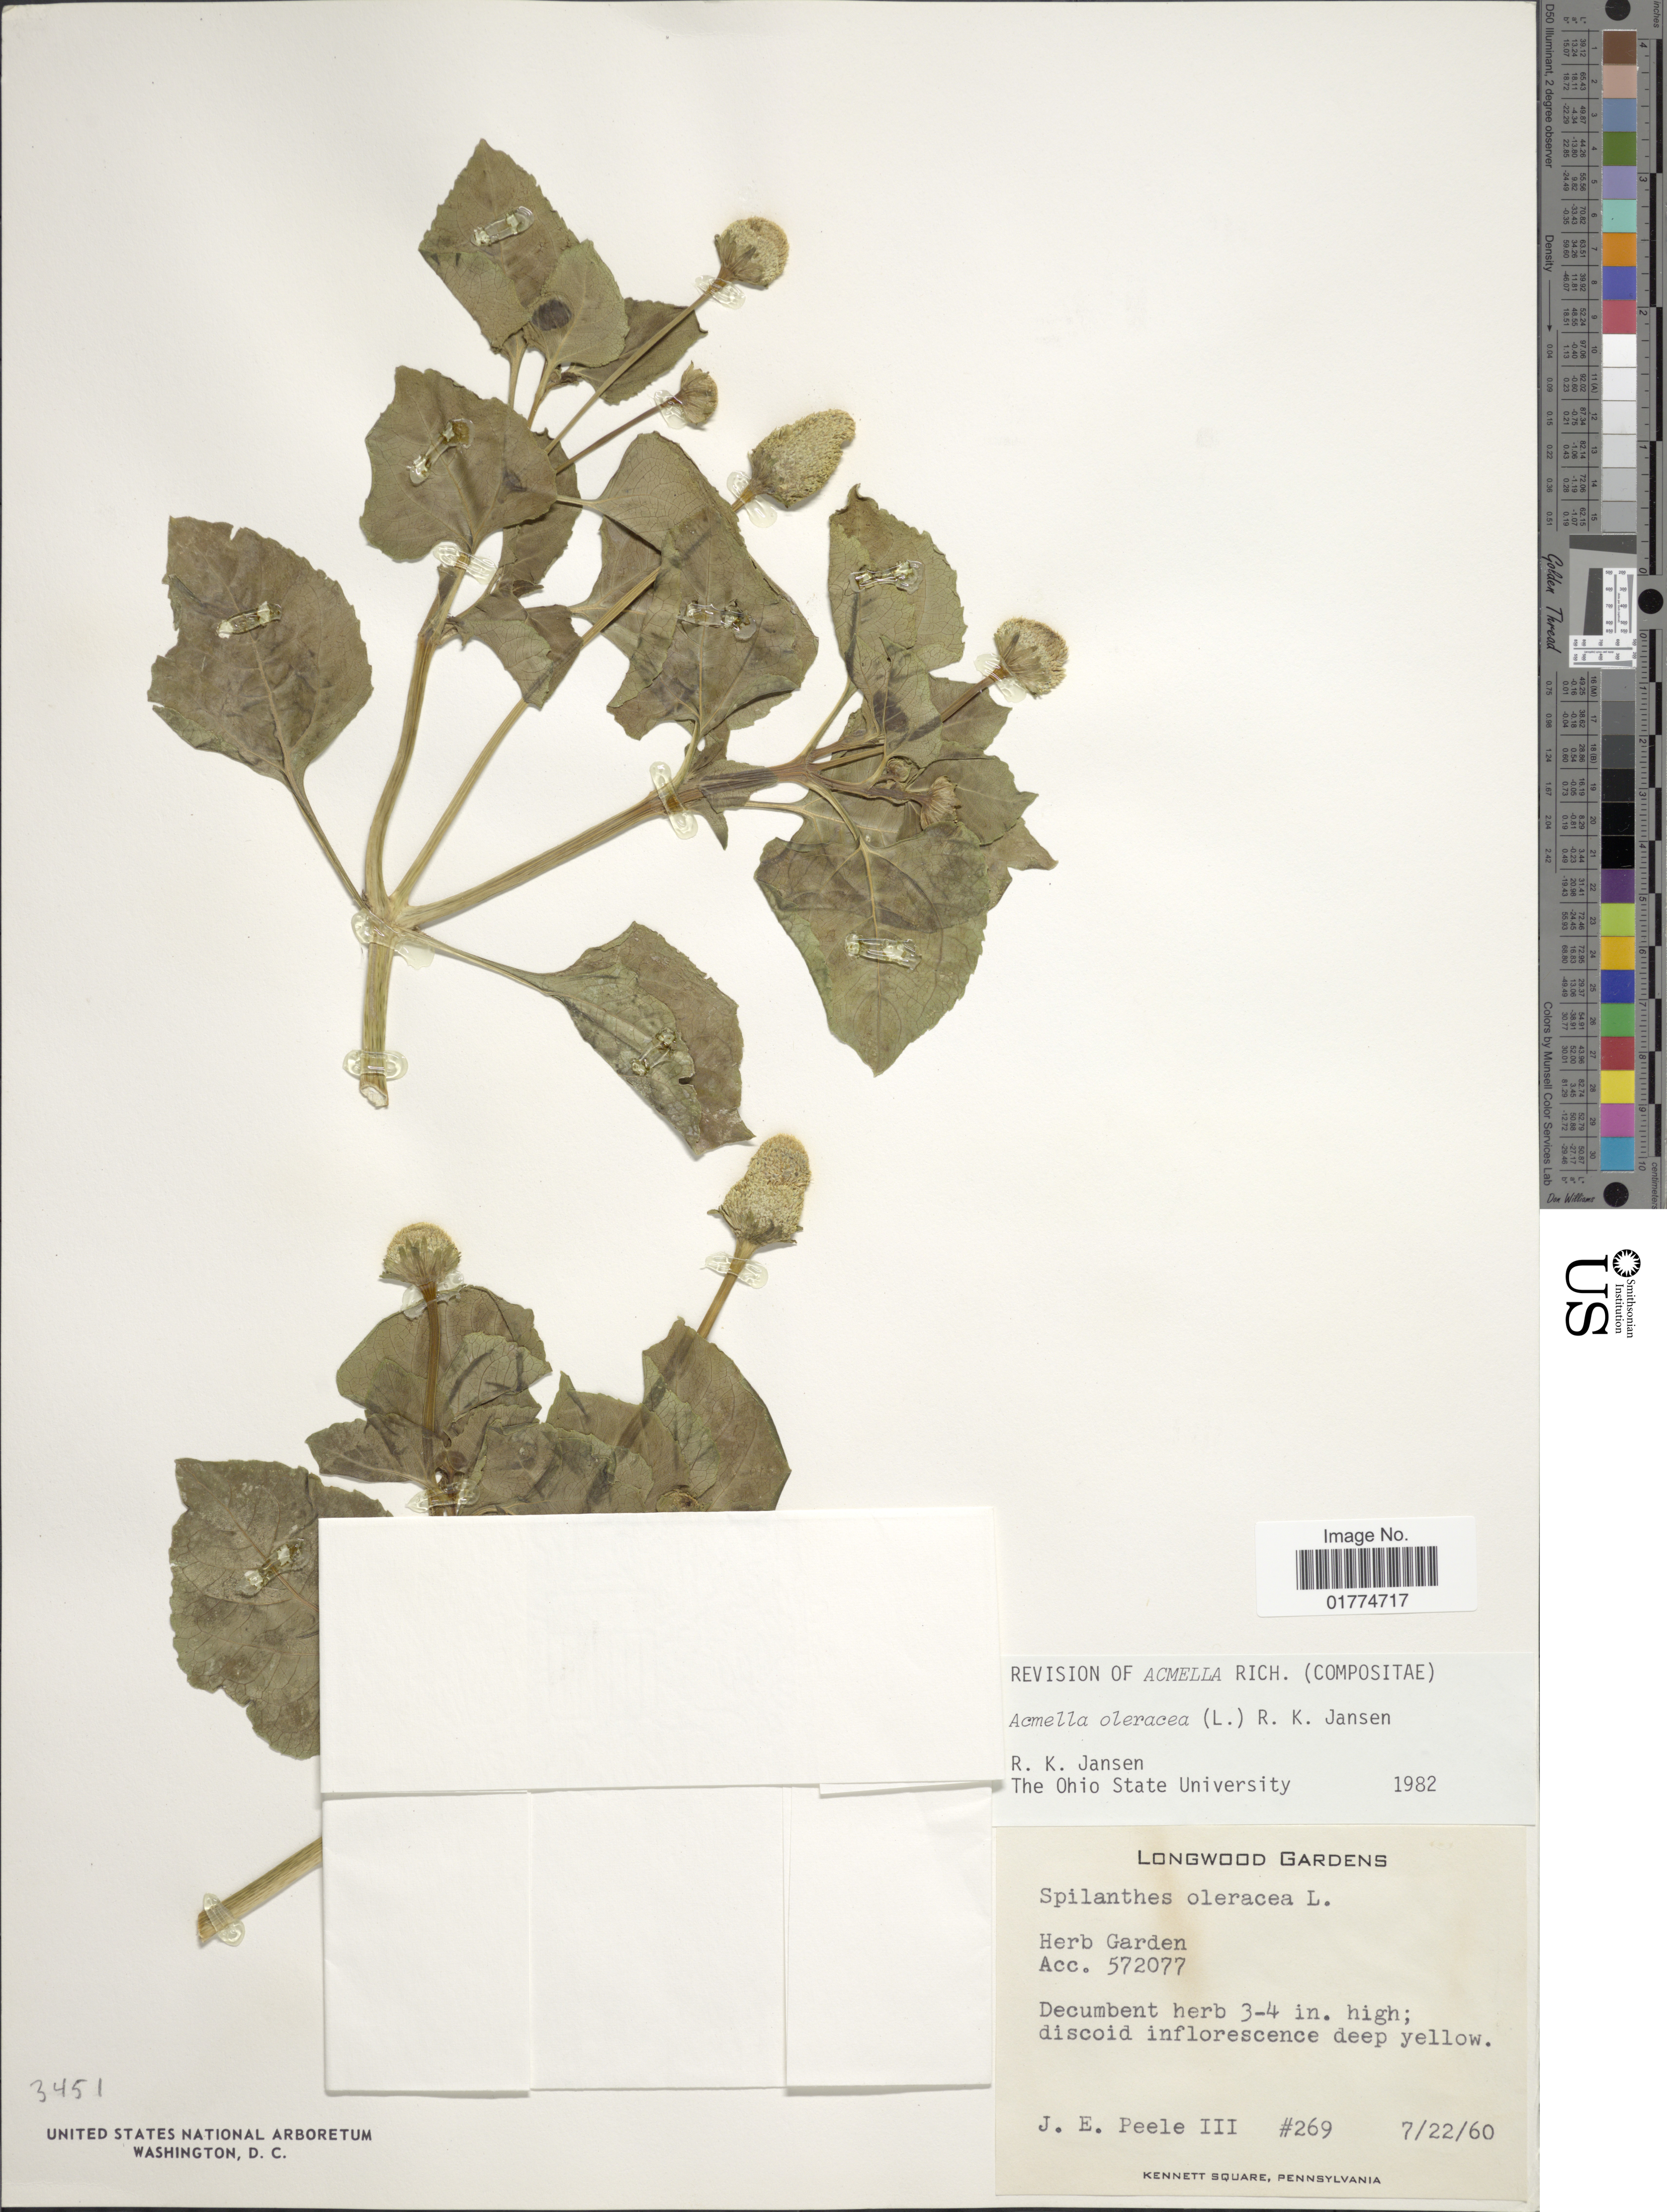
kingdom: Plantae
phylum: Tracheophyta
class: Magnoliopsida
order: Asterales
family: Asteraceae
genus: Acmella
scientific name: Acmella oleracea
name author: (L.) R.K. Jansen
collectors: J. Peele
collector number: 269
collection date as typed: Transcribed d/m/y: 22/7/60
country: United States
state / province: Pennsylvania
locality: Longwood Gardens